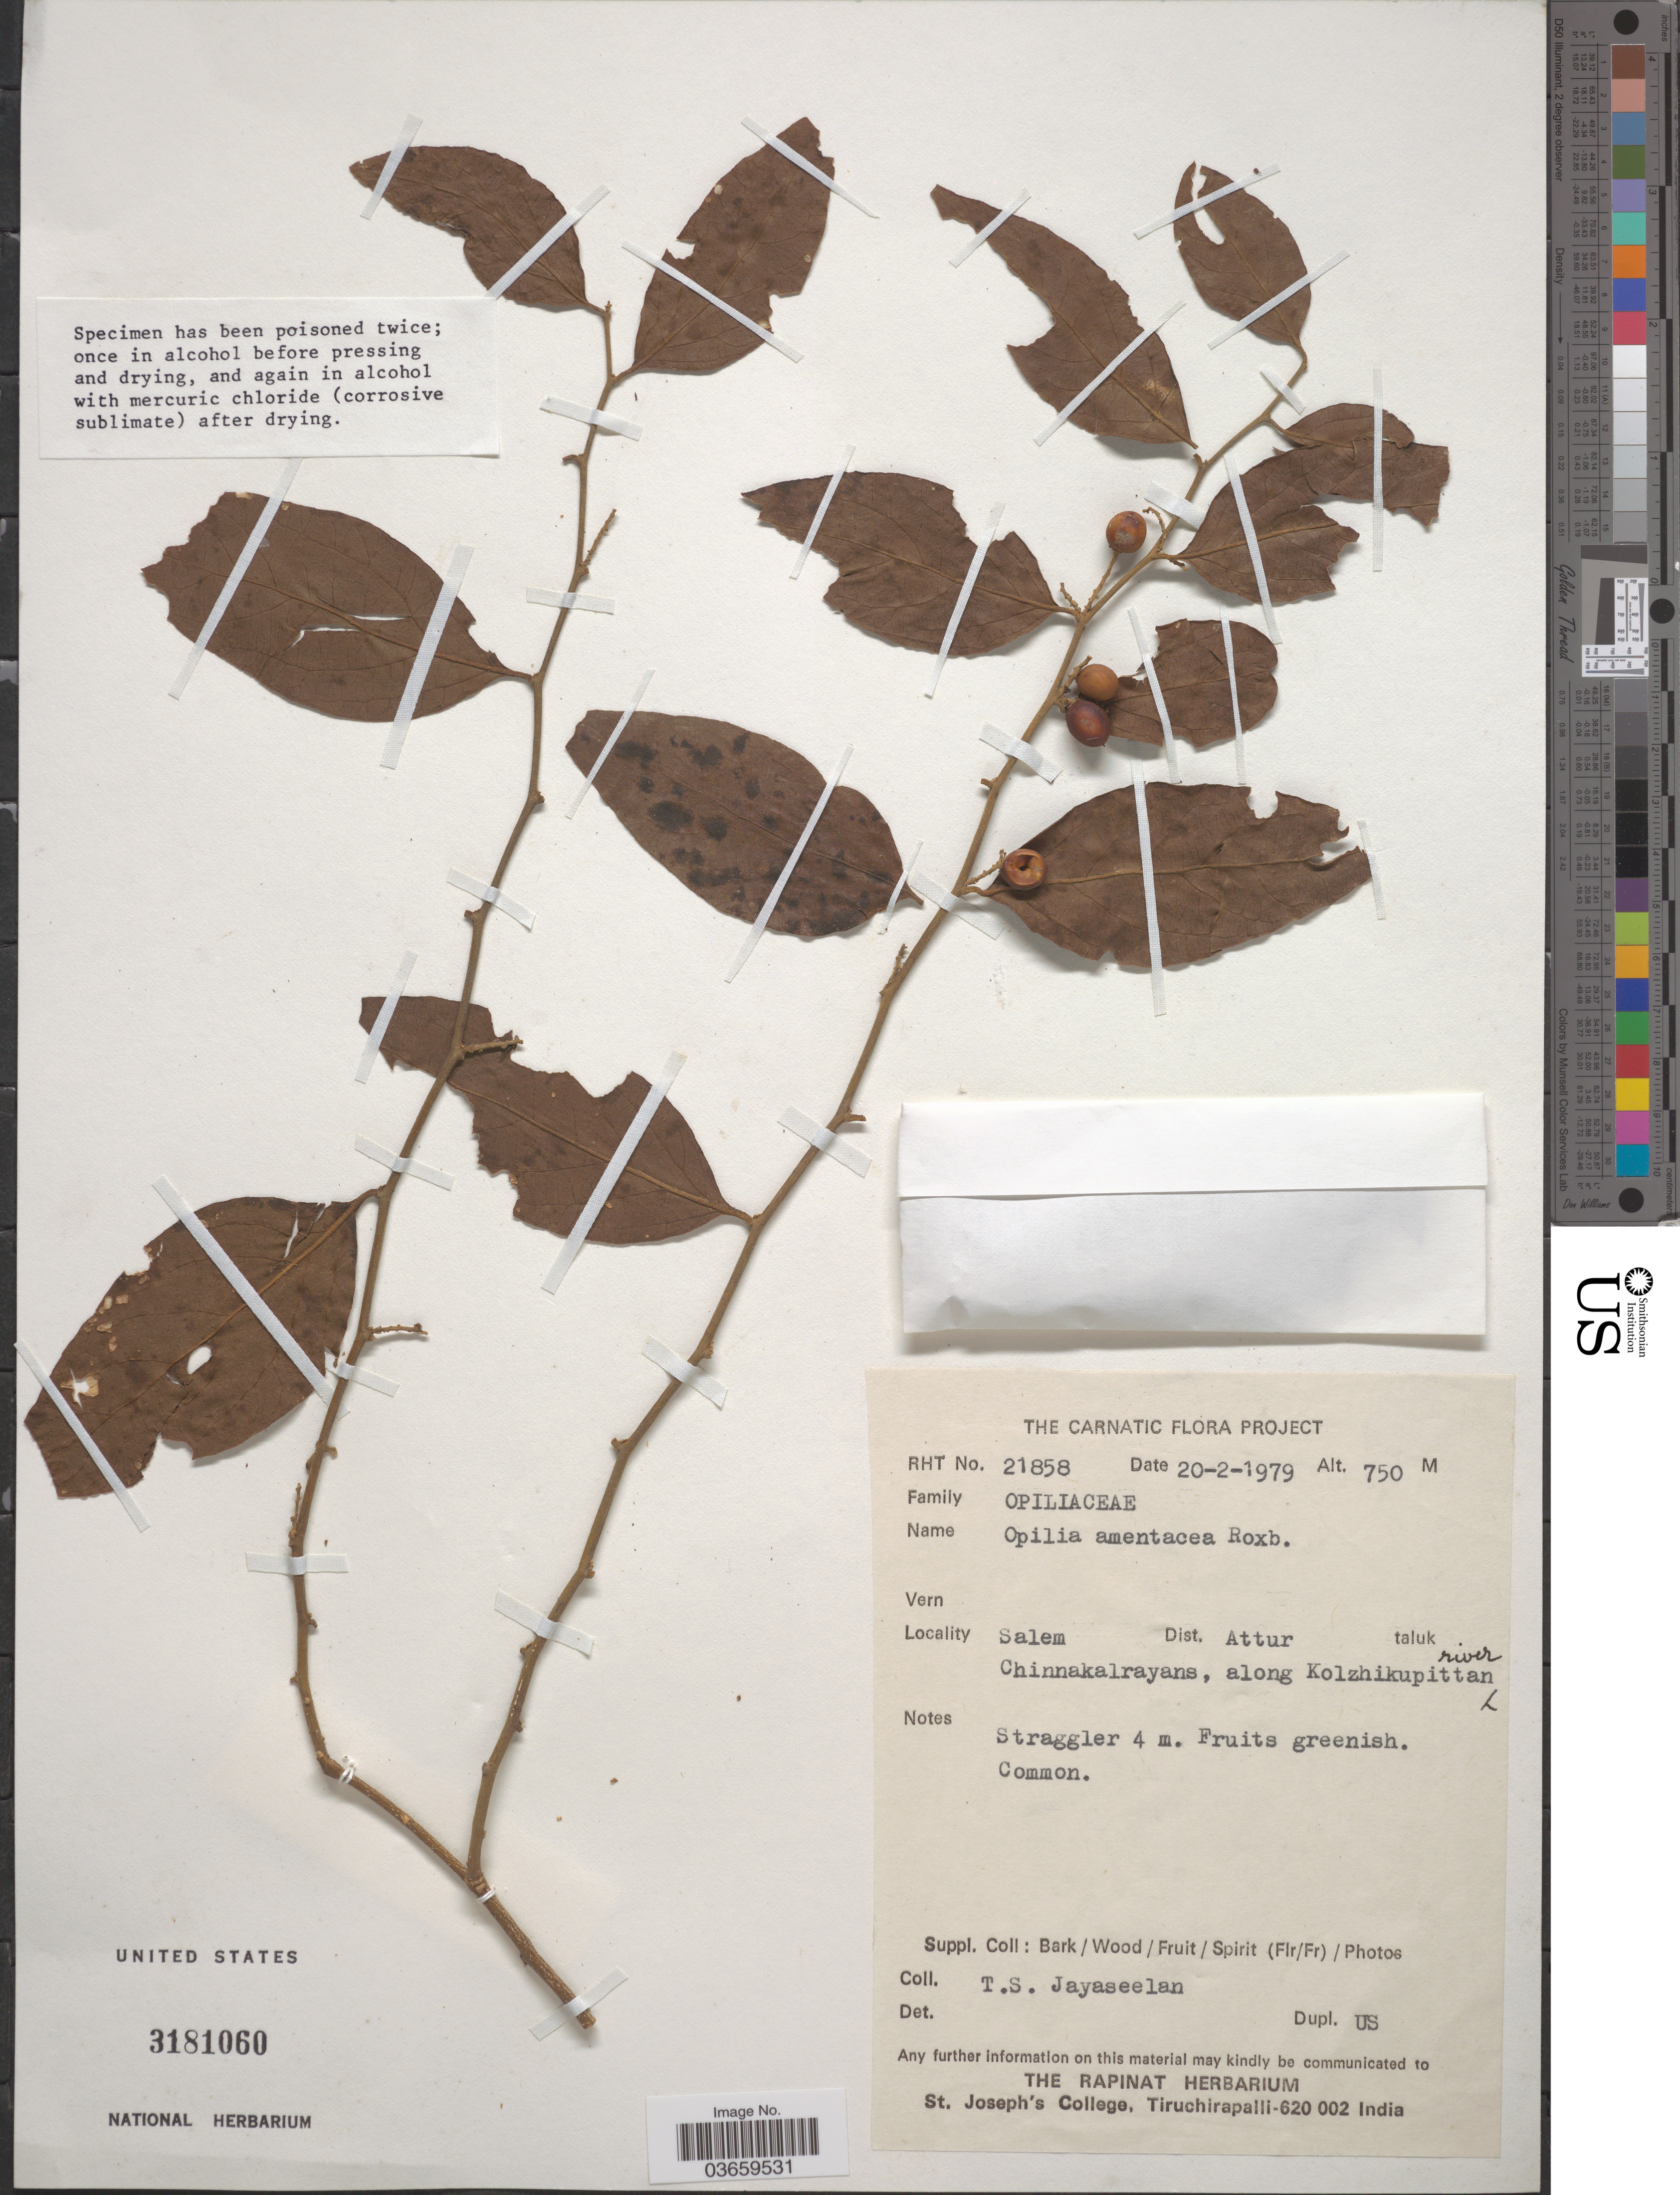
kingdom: Plantae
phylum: Tracheophyta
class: Magnoliopsida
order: Santalales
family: Opiliaceae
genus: Opilia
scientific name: Opilia amentacea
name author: Roxb.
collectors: T. S. Jayaseelan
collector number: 21858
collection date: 1979-02-20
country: India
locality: Salem. Dist. Attur. Chinnakalrayans, along Kolzhikupittan river.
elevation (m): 750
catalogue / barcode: US 3181060